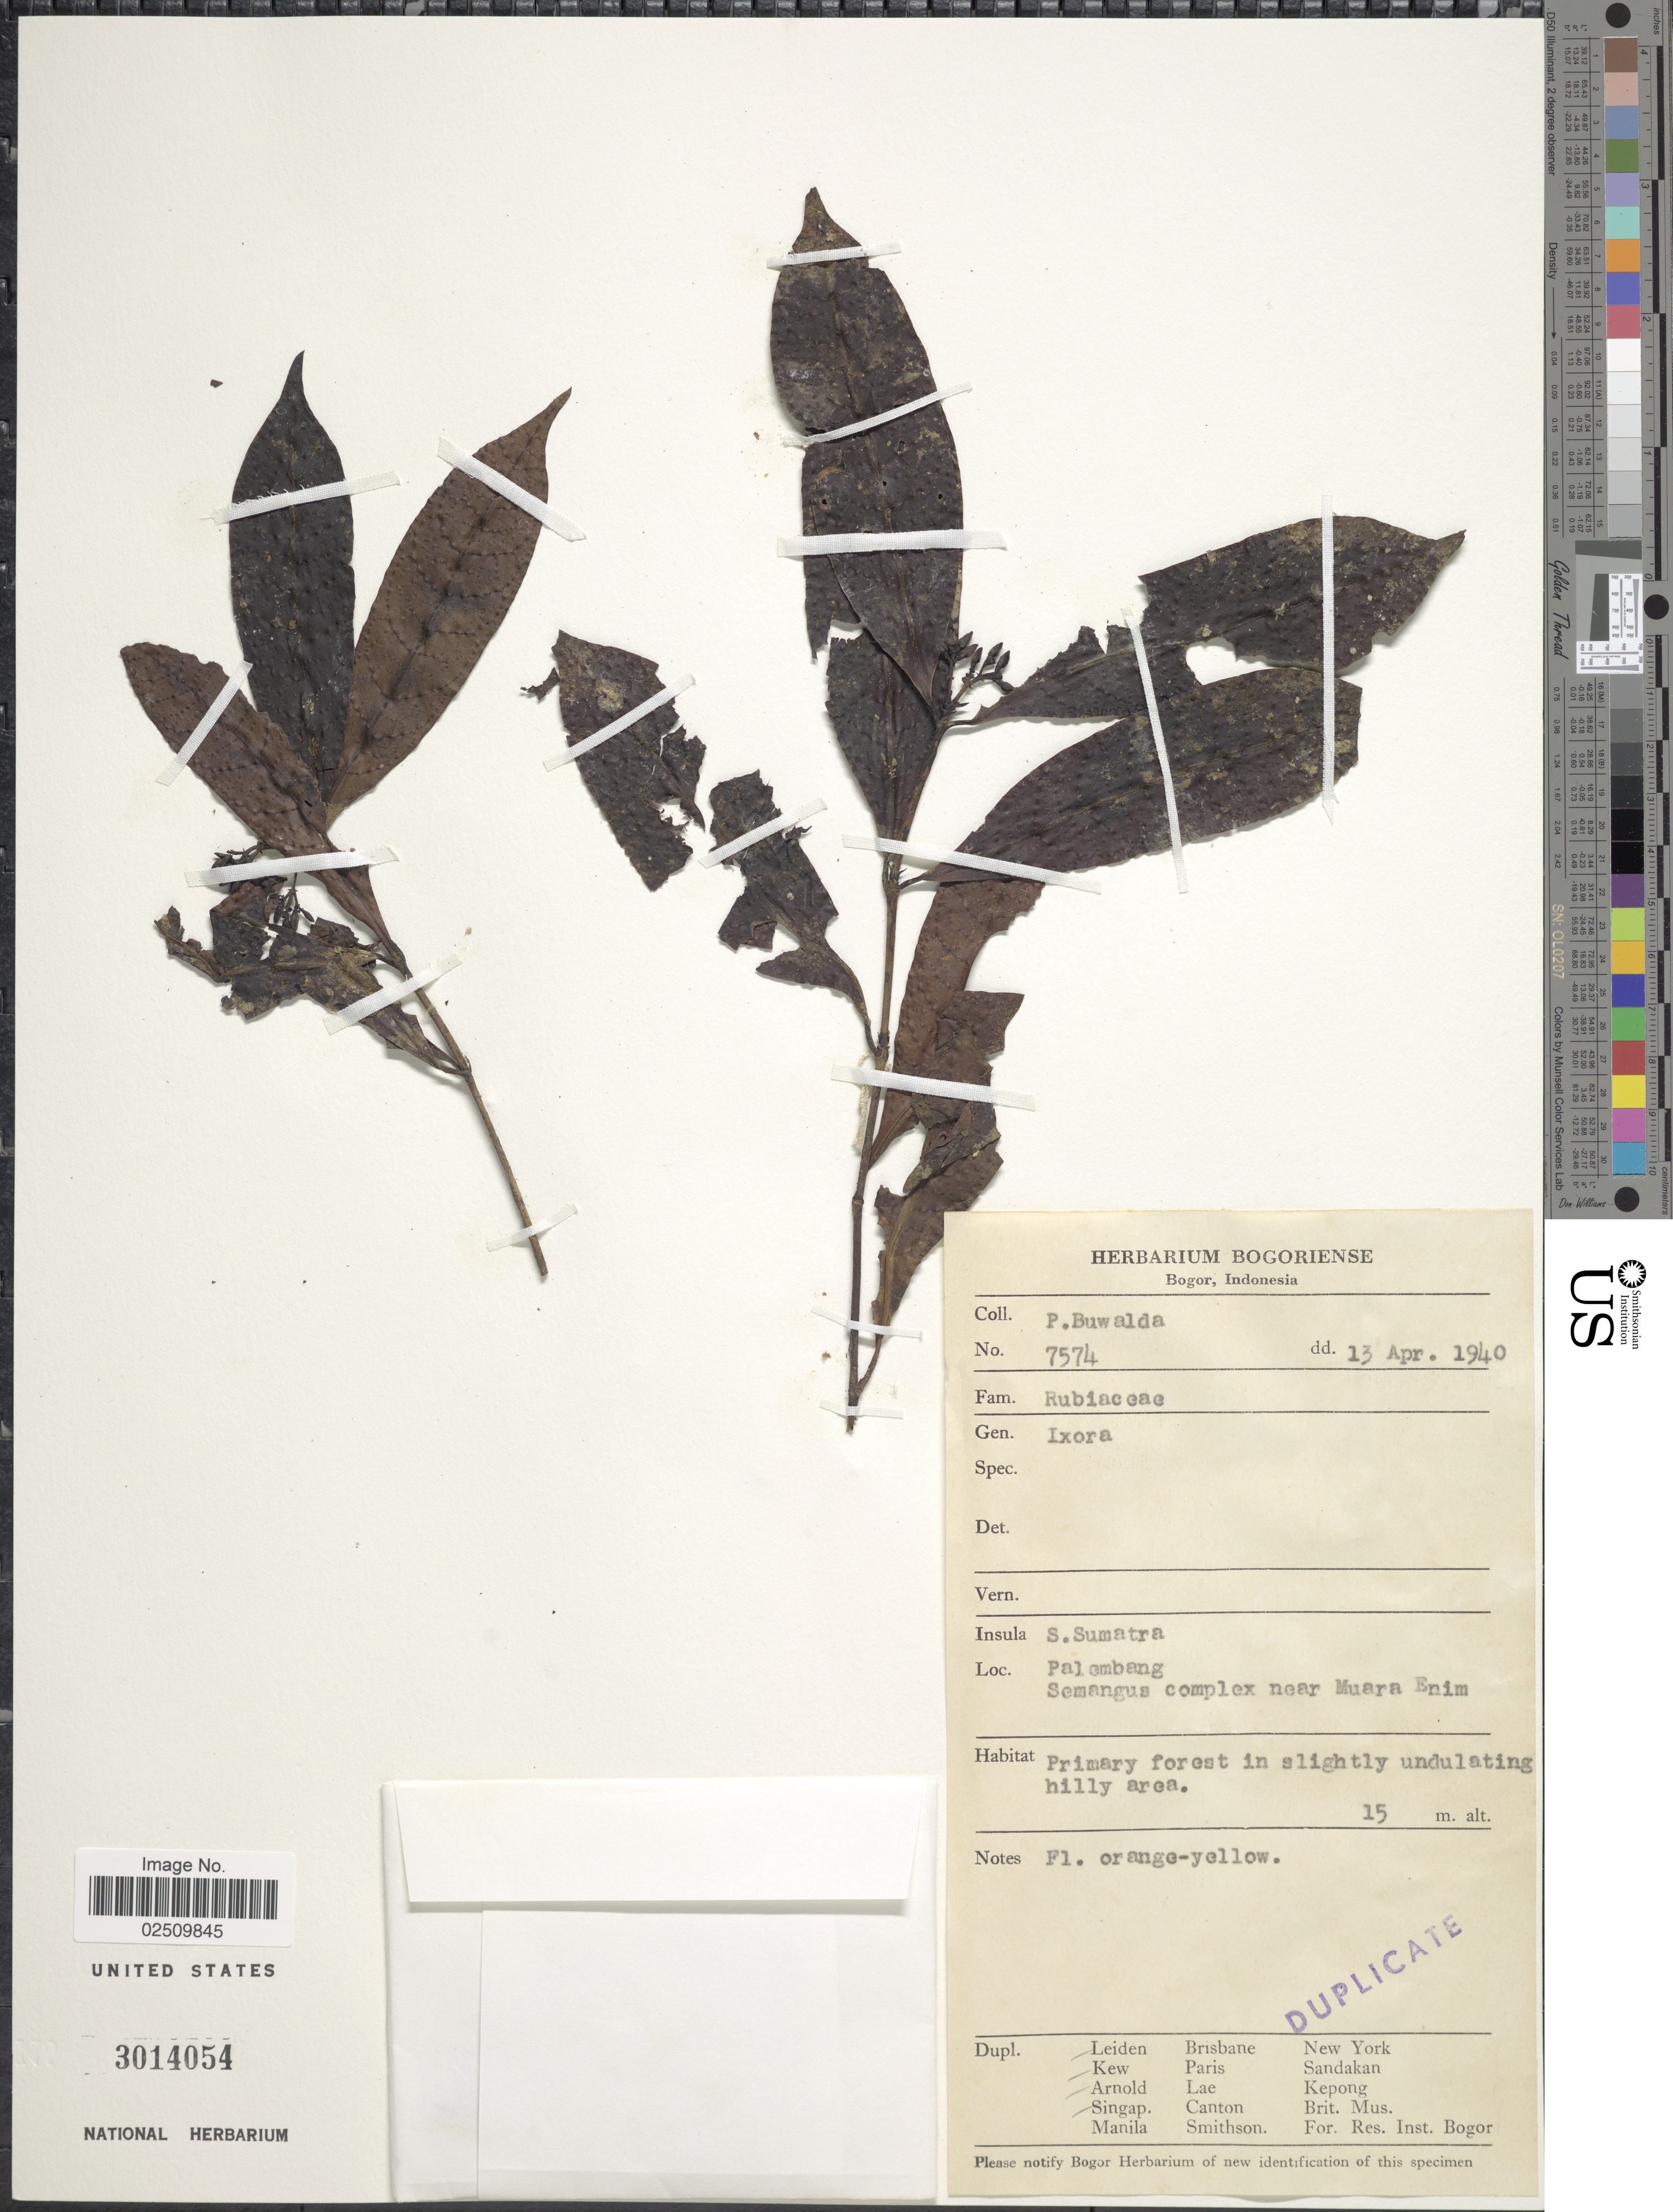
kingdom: Plantae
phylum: Tracheophyta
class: Magnoliopsida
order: Gentianales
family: Rubiaceae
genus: Ixora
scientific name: Ixora sp.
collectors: P. Buwalda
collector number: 7574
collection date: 1940-04-13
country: Indonesia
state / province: Sumatra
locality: Insula: S. Sumatra. Palembang. Semangus complex near Muara Enim.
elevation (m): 15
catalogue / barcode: US 3014054